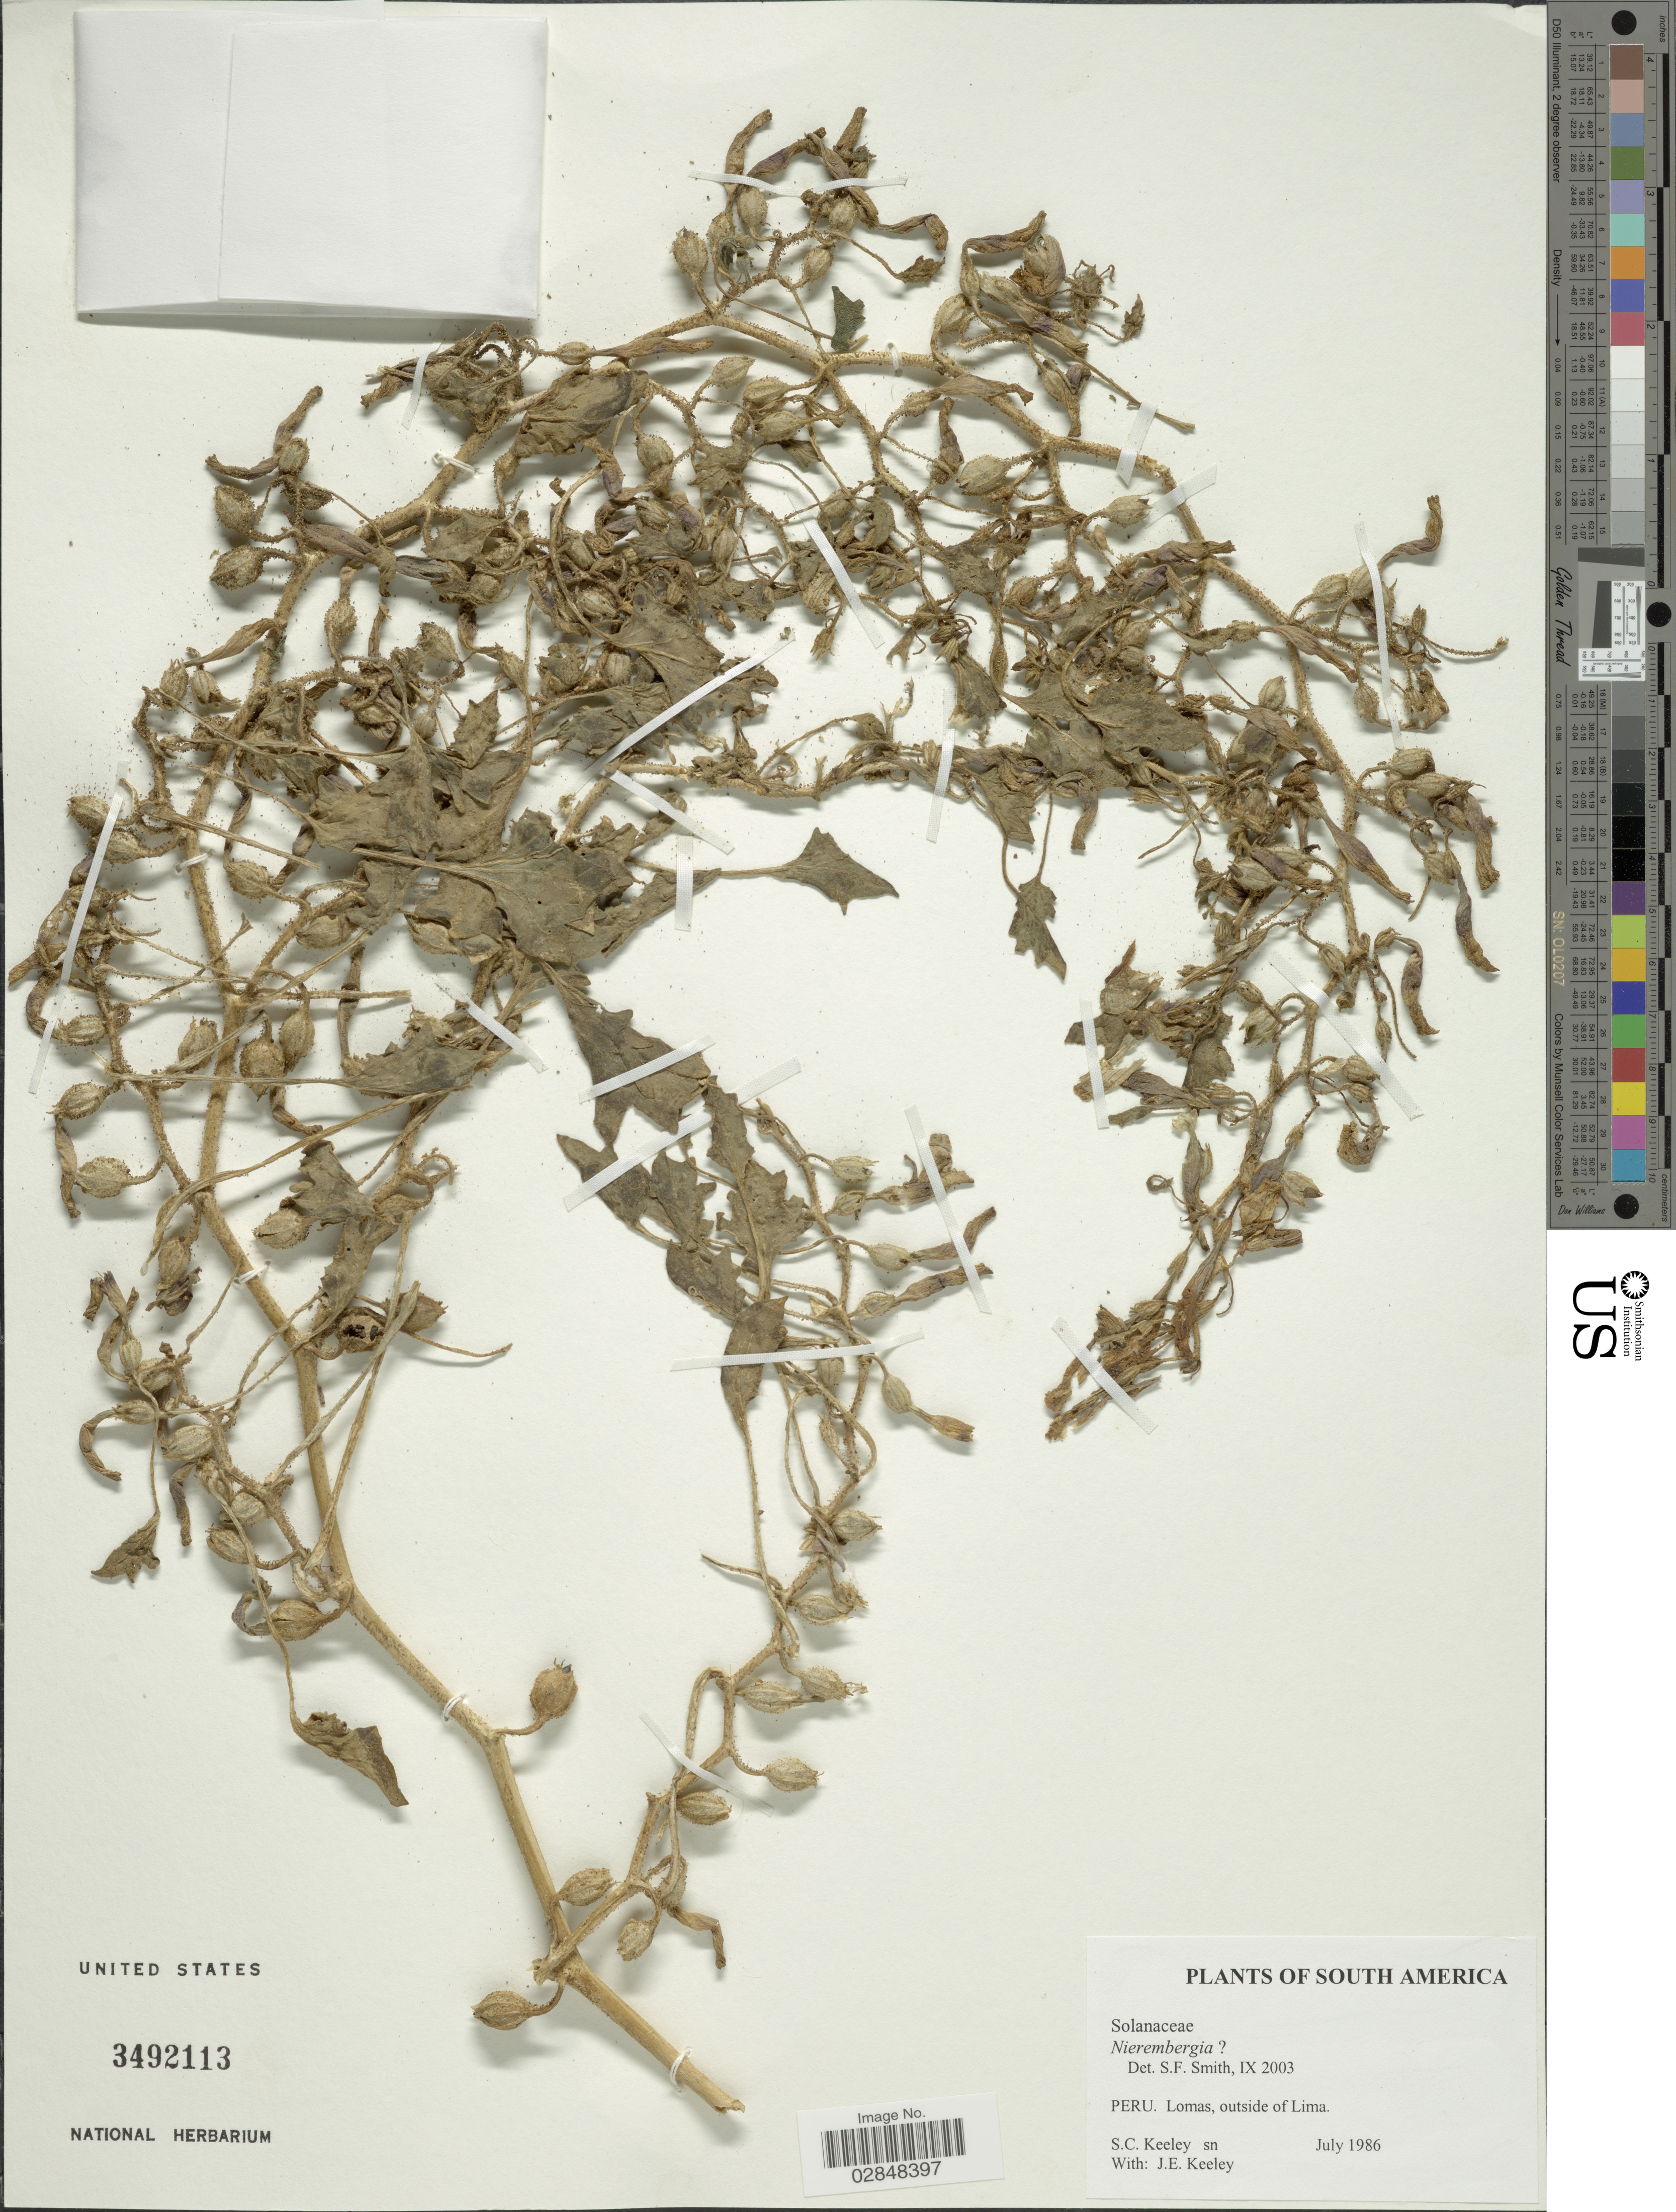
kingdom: Plantae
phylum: Tracheophyta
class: Magnoliopsida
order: Solanales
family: Solanaceae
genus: Nierembergia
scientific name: Nierembergia sp.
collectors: S. C. Keeley & J. E. Keeley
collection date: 1986-07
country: Peru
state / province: Lima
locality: Lomas, outside of Lima.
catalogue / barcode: US 3492113